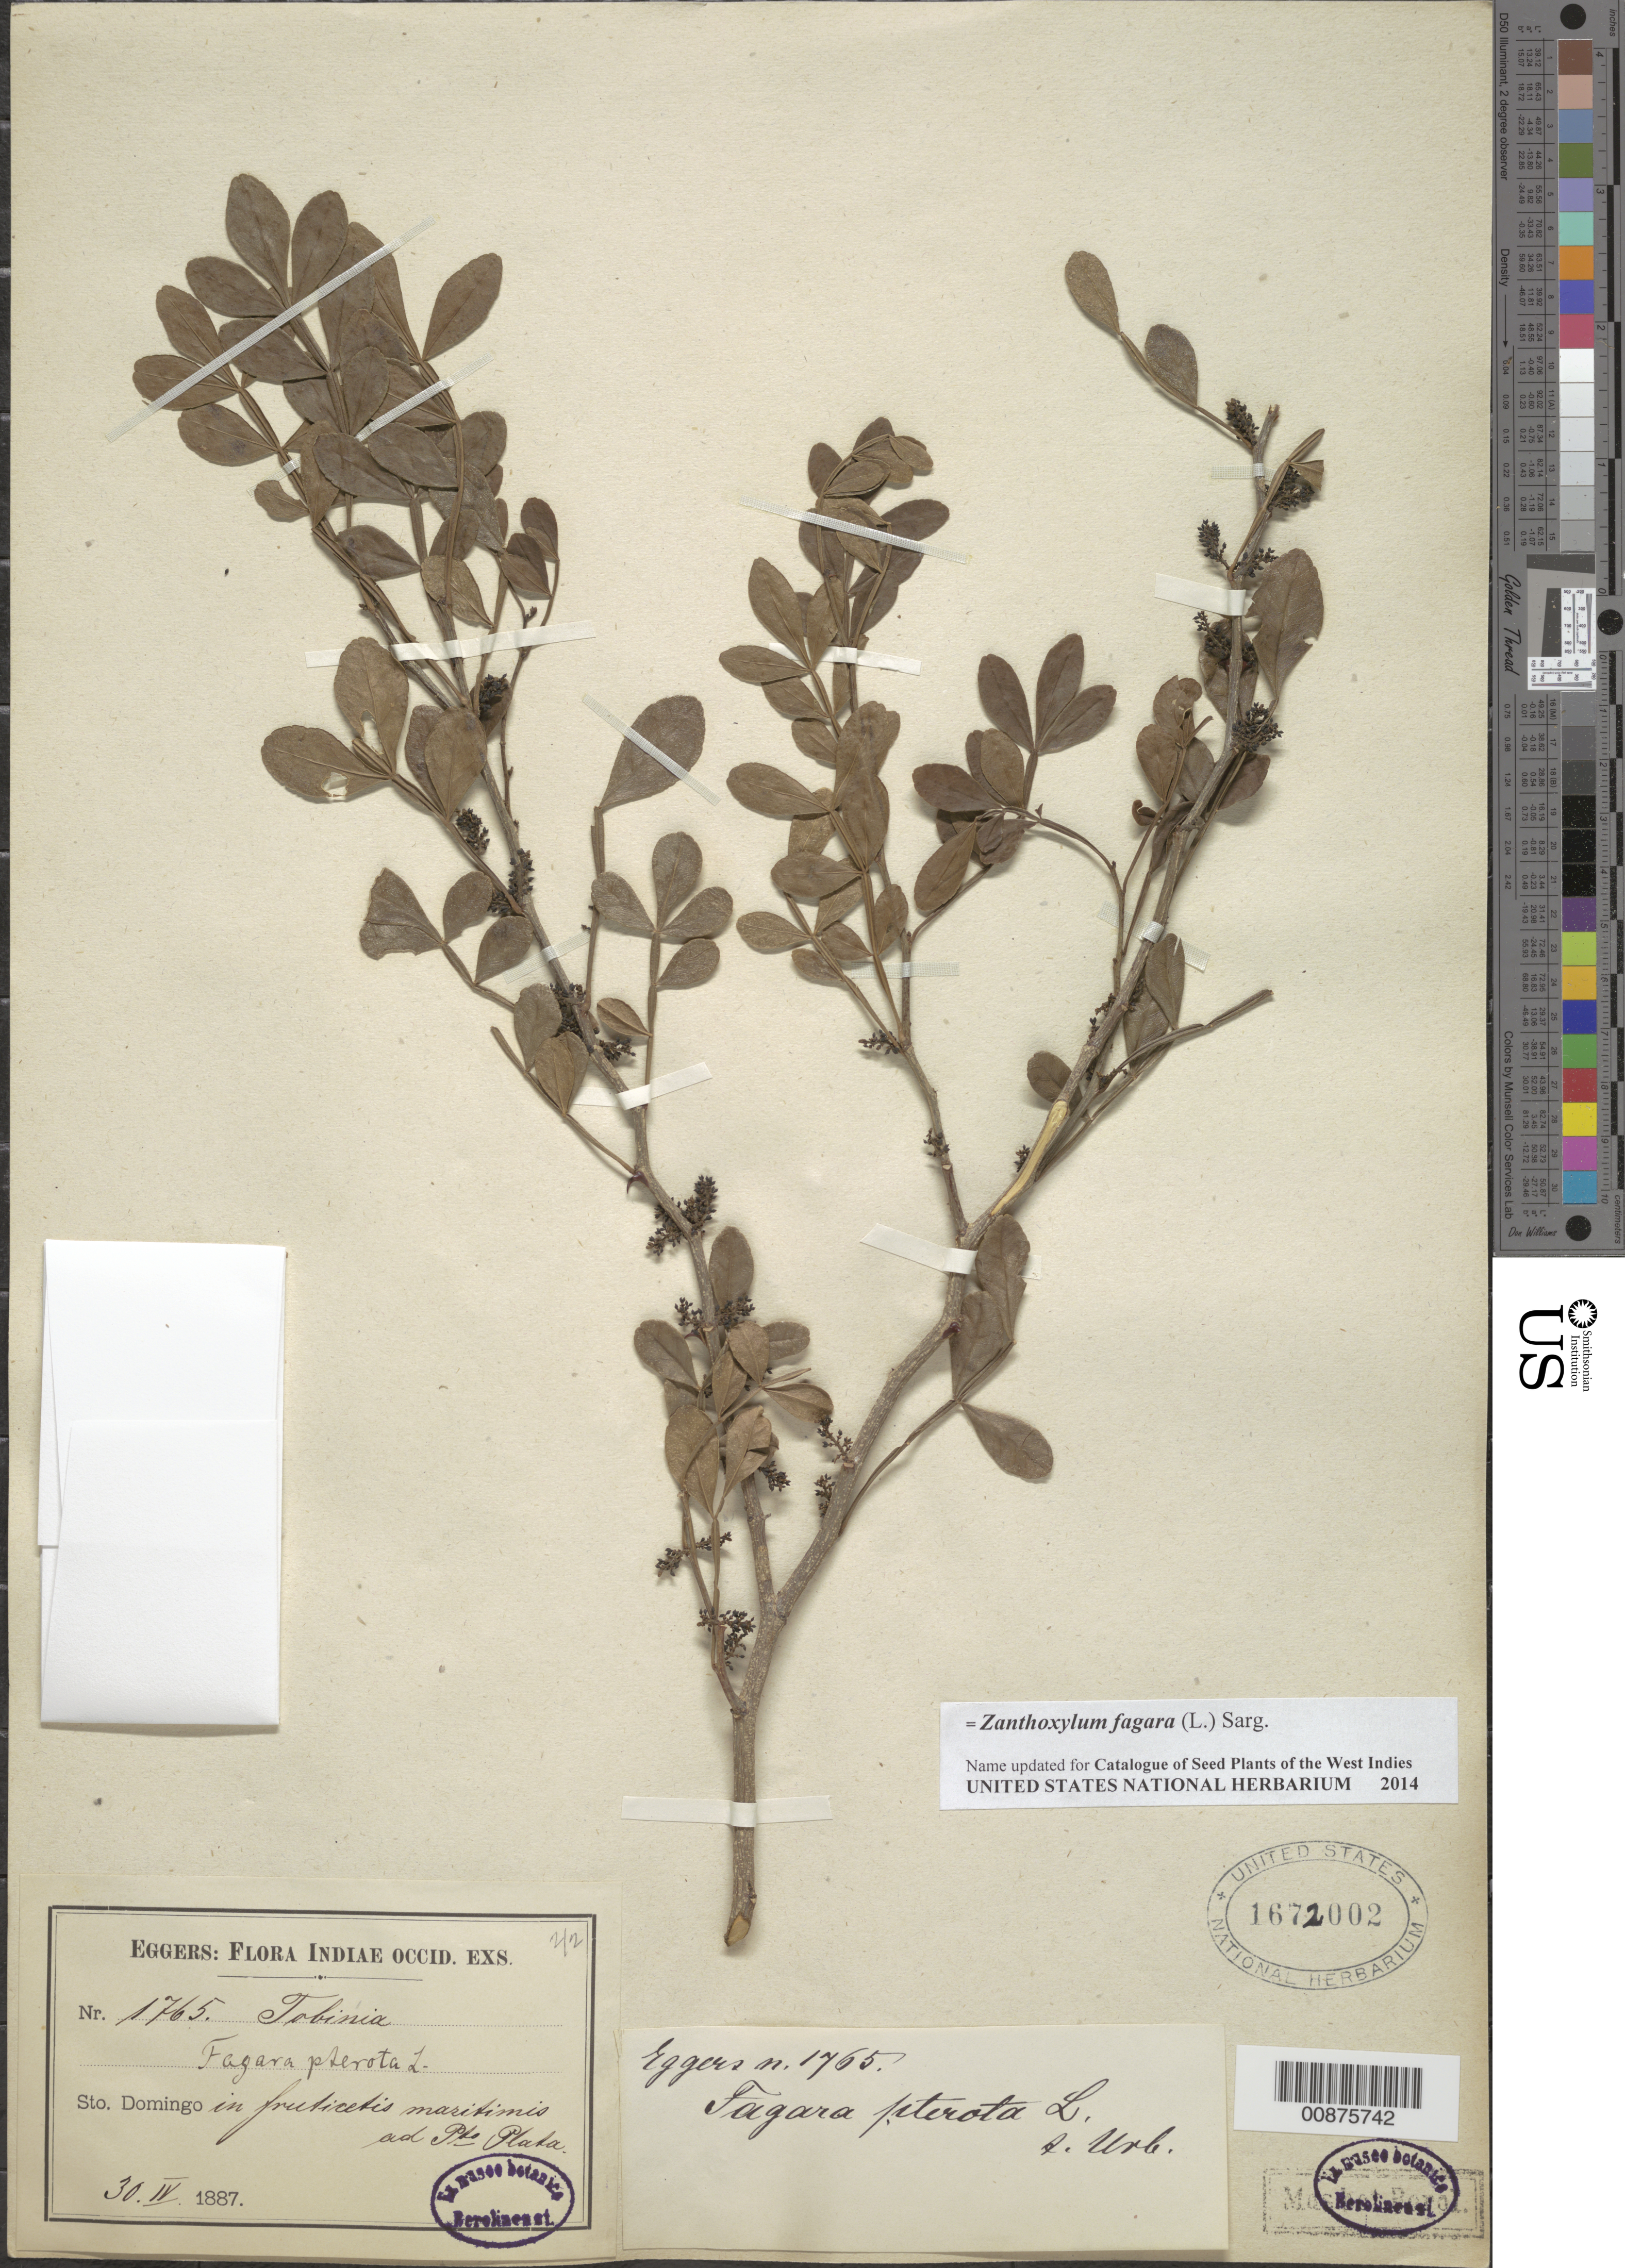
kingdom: Plantae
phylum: Tracheophyta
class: Magnoliopsida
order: Sapindales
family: Rutaceae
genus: Zanthoxylum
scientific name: Zanthoxylum fagara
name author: (L.) Sarg.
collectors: H. F. A. von Eggers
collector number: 1765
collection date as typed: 30 Apr 1887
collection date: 1887-04-30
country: Dominican Republic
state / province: Puerto Plata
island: Hispaniola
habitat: In "fruticetis maritimis"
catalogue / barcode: US 1672002